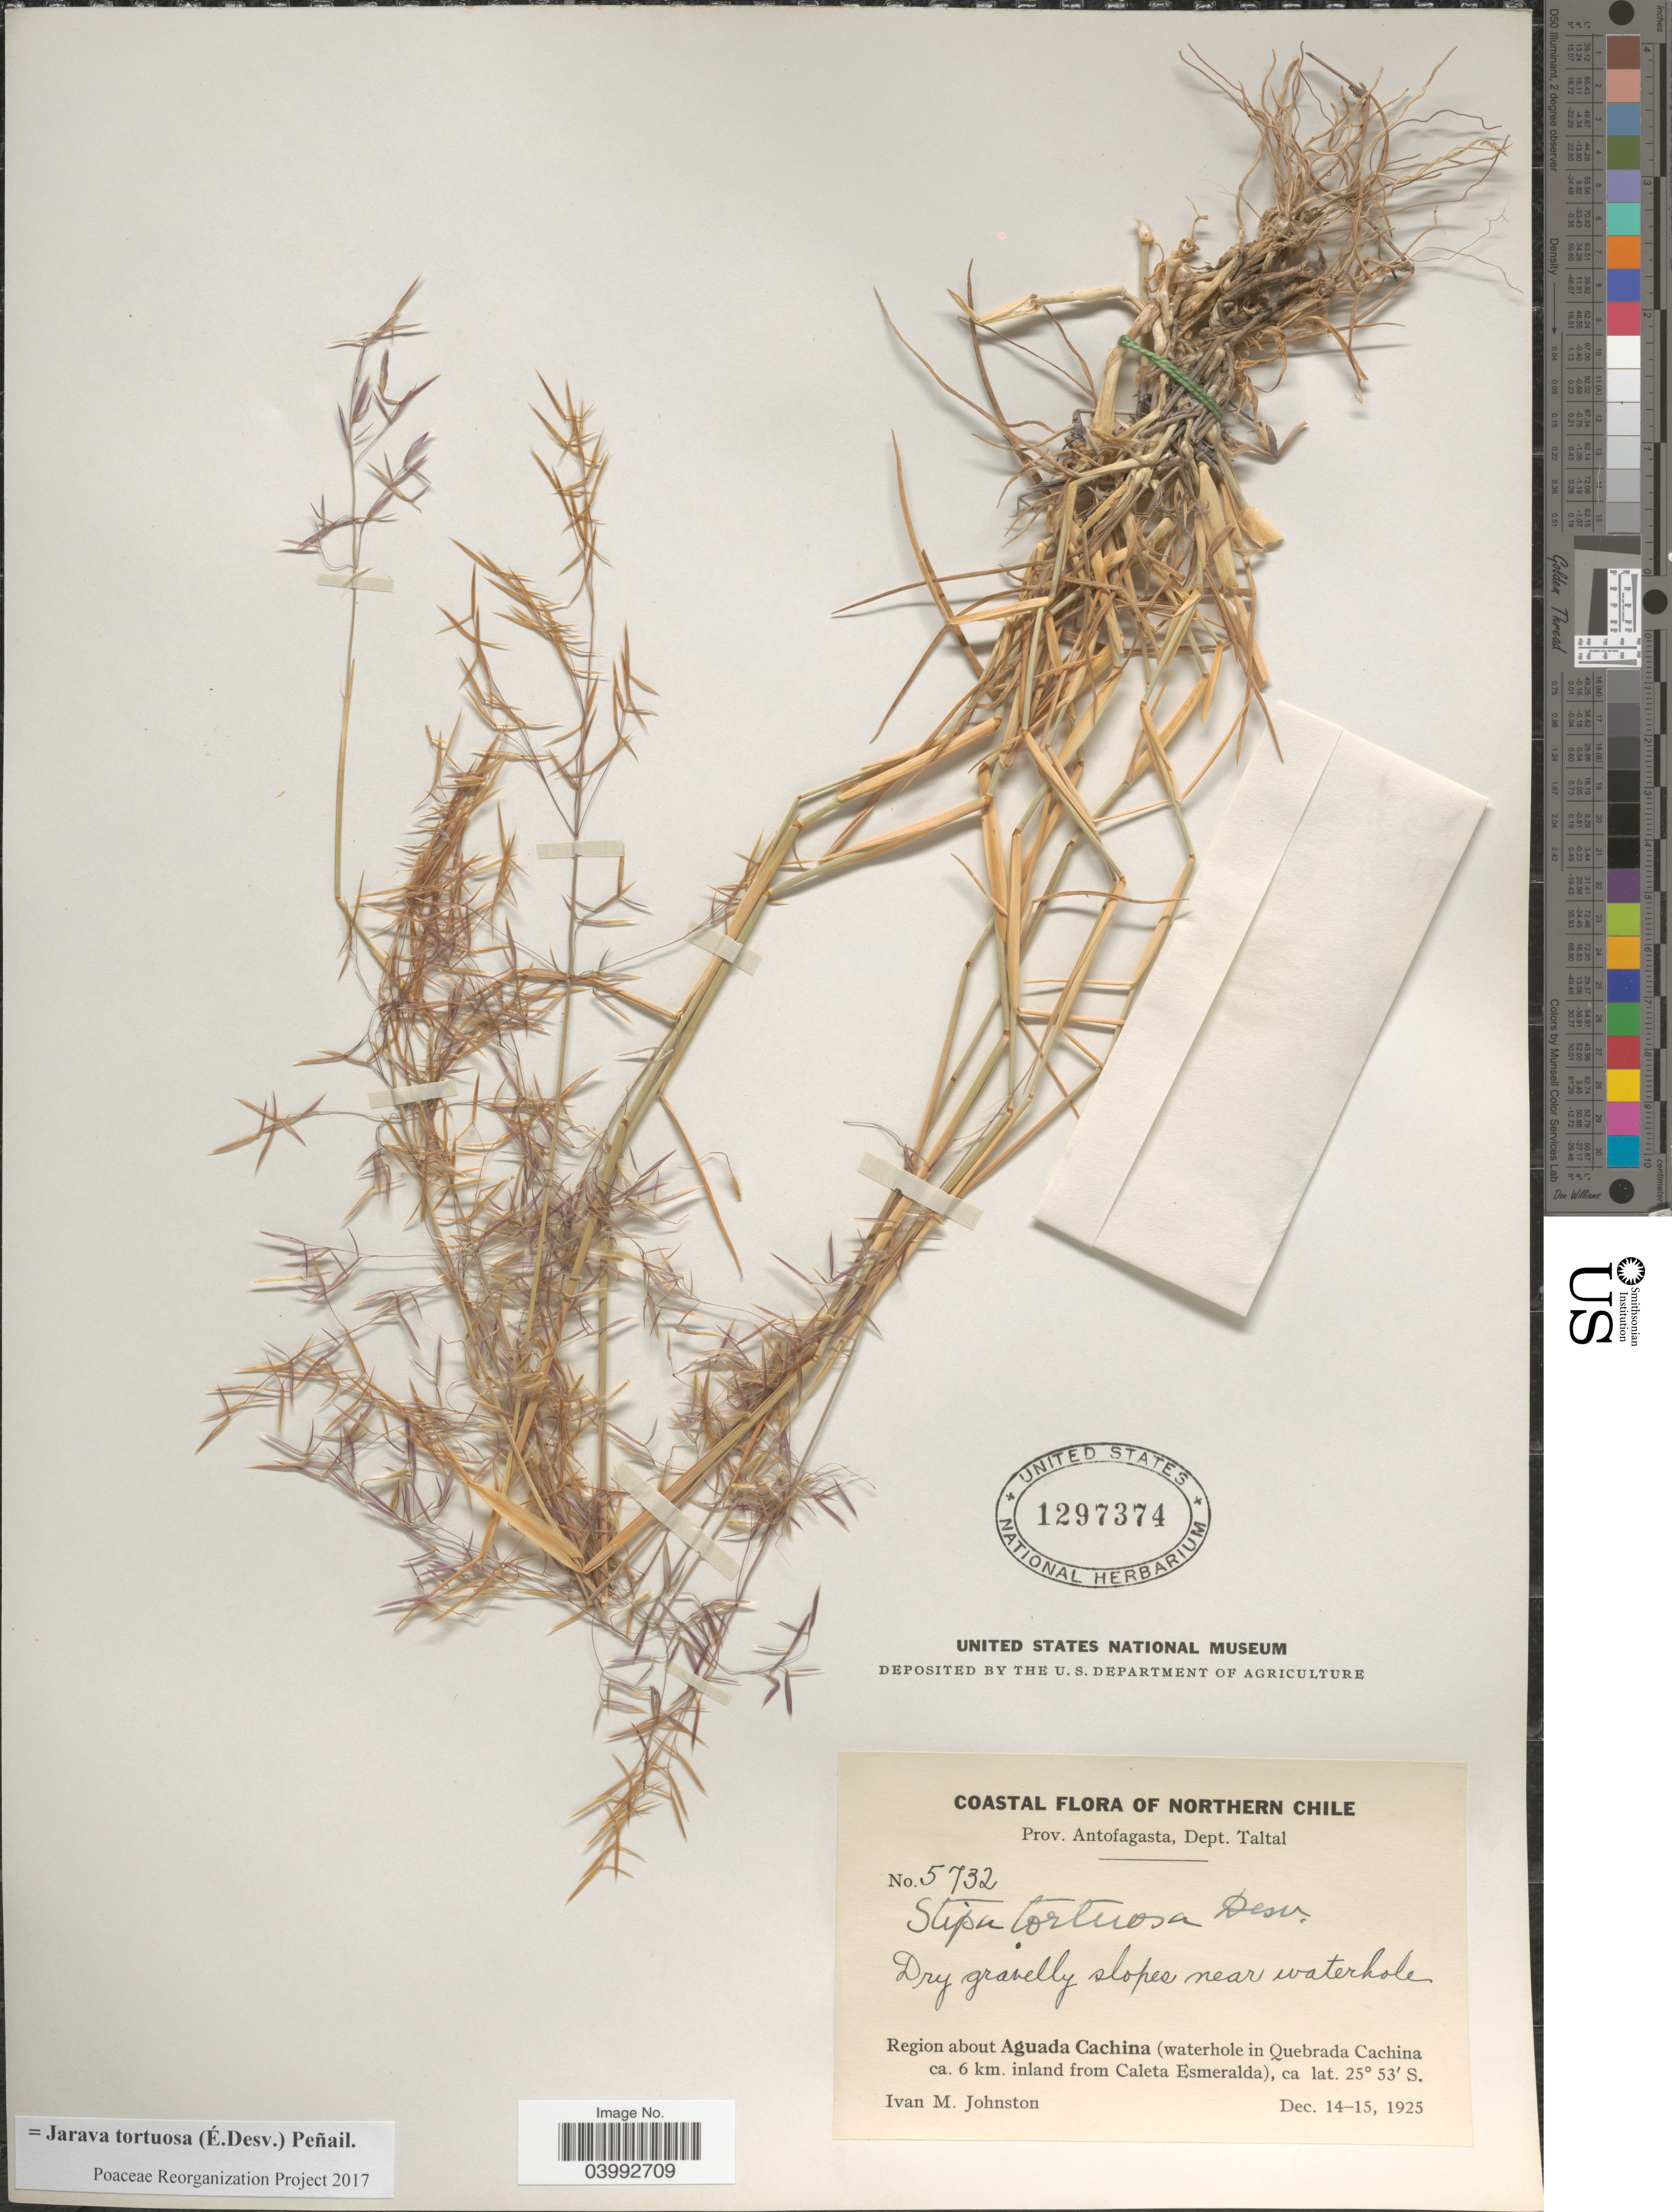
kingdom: Plantae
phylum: Tracheophyta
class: Liliopsida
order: Poales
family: Poaceae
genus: Jarava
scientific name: Jarava tortuosa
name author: (É. Desv.) Peñail.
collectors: I.M. Johnston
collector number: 5732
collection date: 1925-12-14/1925-12-15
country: Chile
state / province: Antofagasta (II)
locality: Coastal of Northern Chile. Prov. Antofagasta. Dept. Taltal. Region about Aguada Cachina (waterhole in Quebrada Cachina ca. 6 km. inland from Caleta Esmeralda).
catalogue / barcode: US 1297374